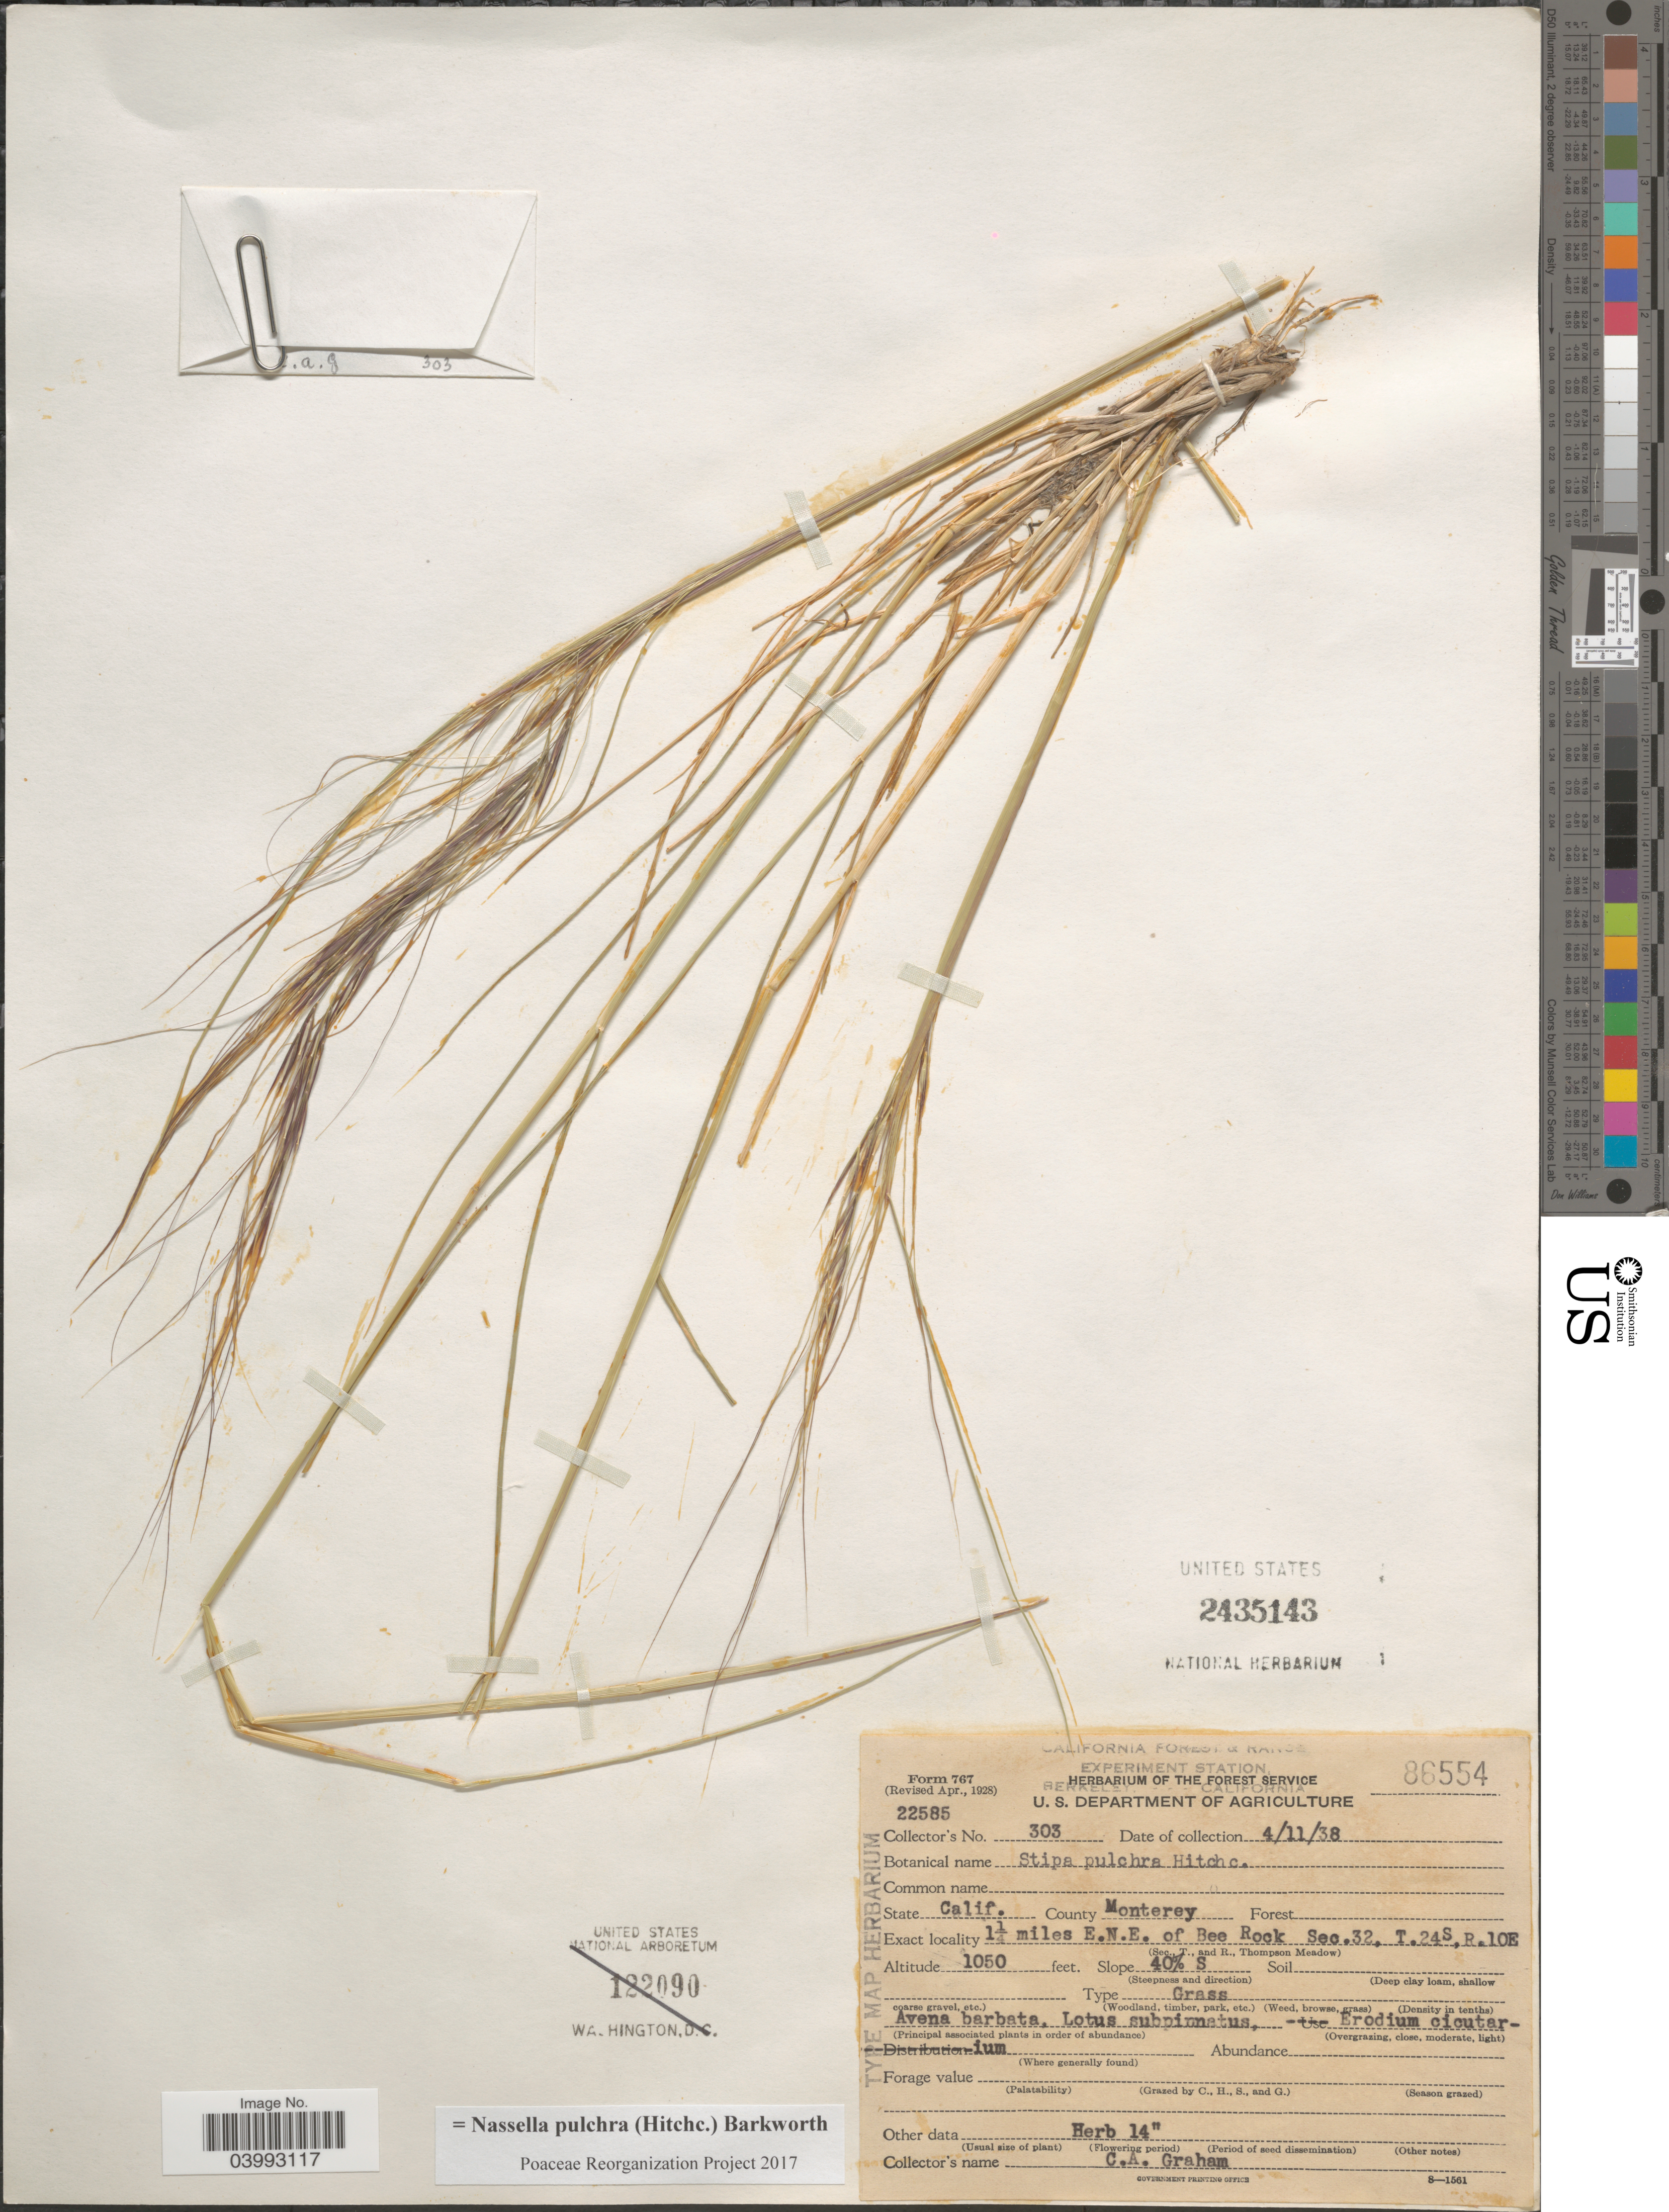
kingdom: Plantae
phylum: Tracheophyta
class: Liliopsida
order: Poales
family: Poaceae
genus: Nassella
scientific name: Nassella pulchra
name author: (Hitchc.) Barkworth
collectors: C. Graham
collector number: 303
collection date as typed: Transcribed d/m/y: 11/4/38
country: United States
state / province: California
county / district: Monterey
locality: County Monterey. 1¼ miles E.N.E. of Bee Rock, Sec. 32, T.24S, R.10E.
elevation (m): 320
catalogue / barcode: US 2435143